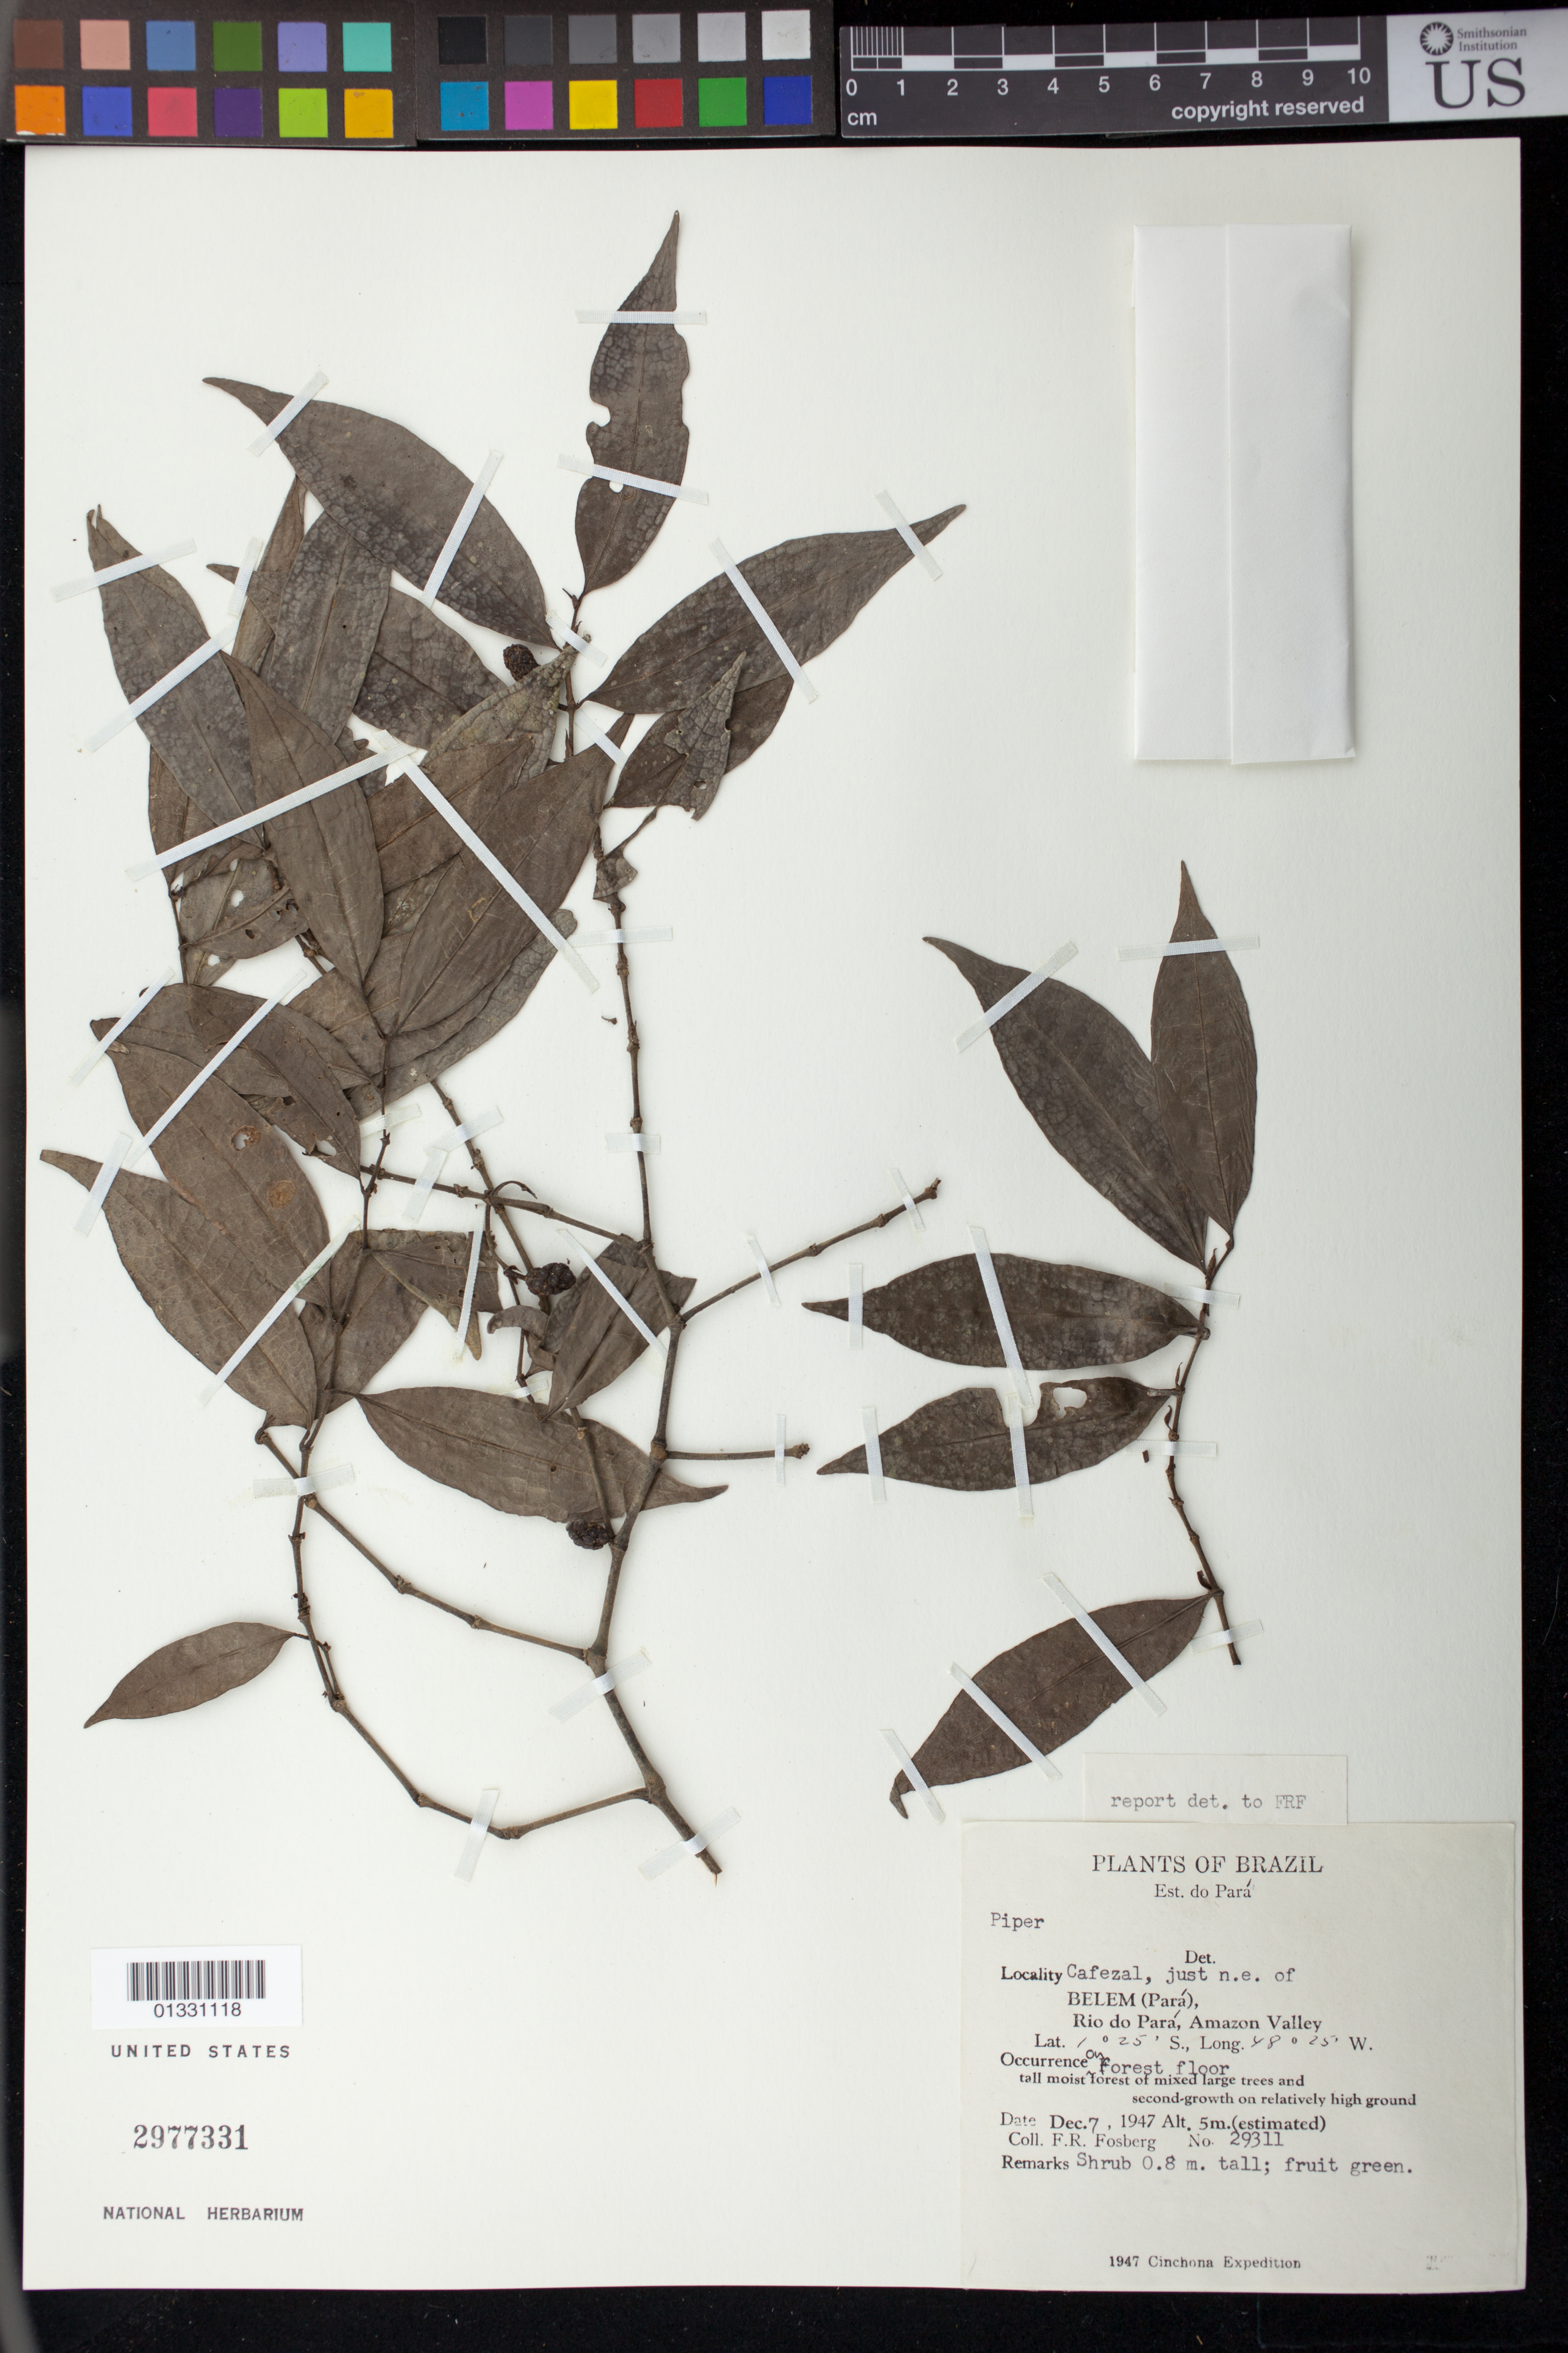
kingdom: Plantae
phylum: Tracheophyta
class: Magnoliopsida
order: Piperales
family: Piperaceae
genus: Piper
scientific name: Piper sp.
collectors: F. R. Fosberg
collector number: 29311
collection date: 1947-12-07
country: Brazil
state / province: Pará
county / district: Belém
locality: Cafezal, just NE of Belém (Pará), Rio do Pará, Amazon Valley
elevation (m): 5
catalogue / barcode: US 2977331